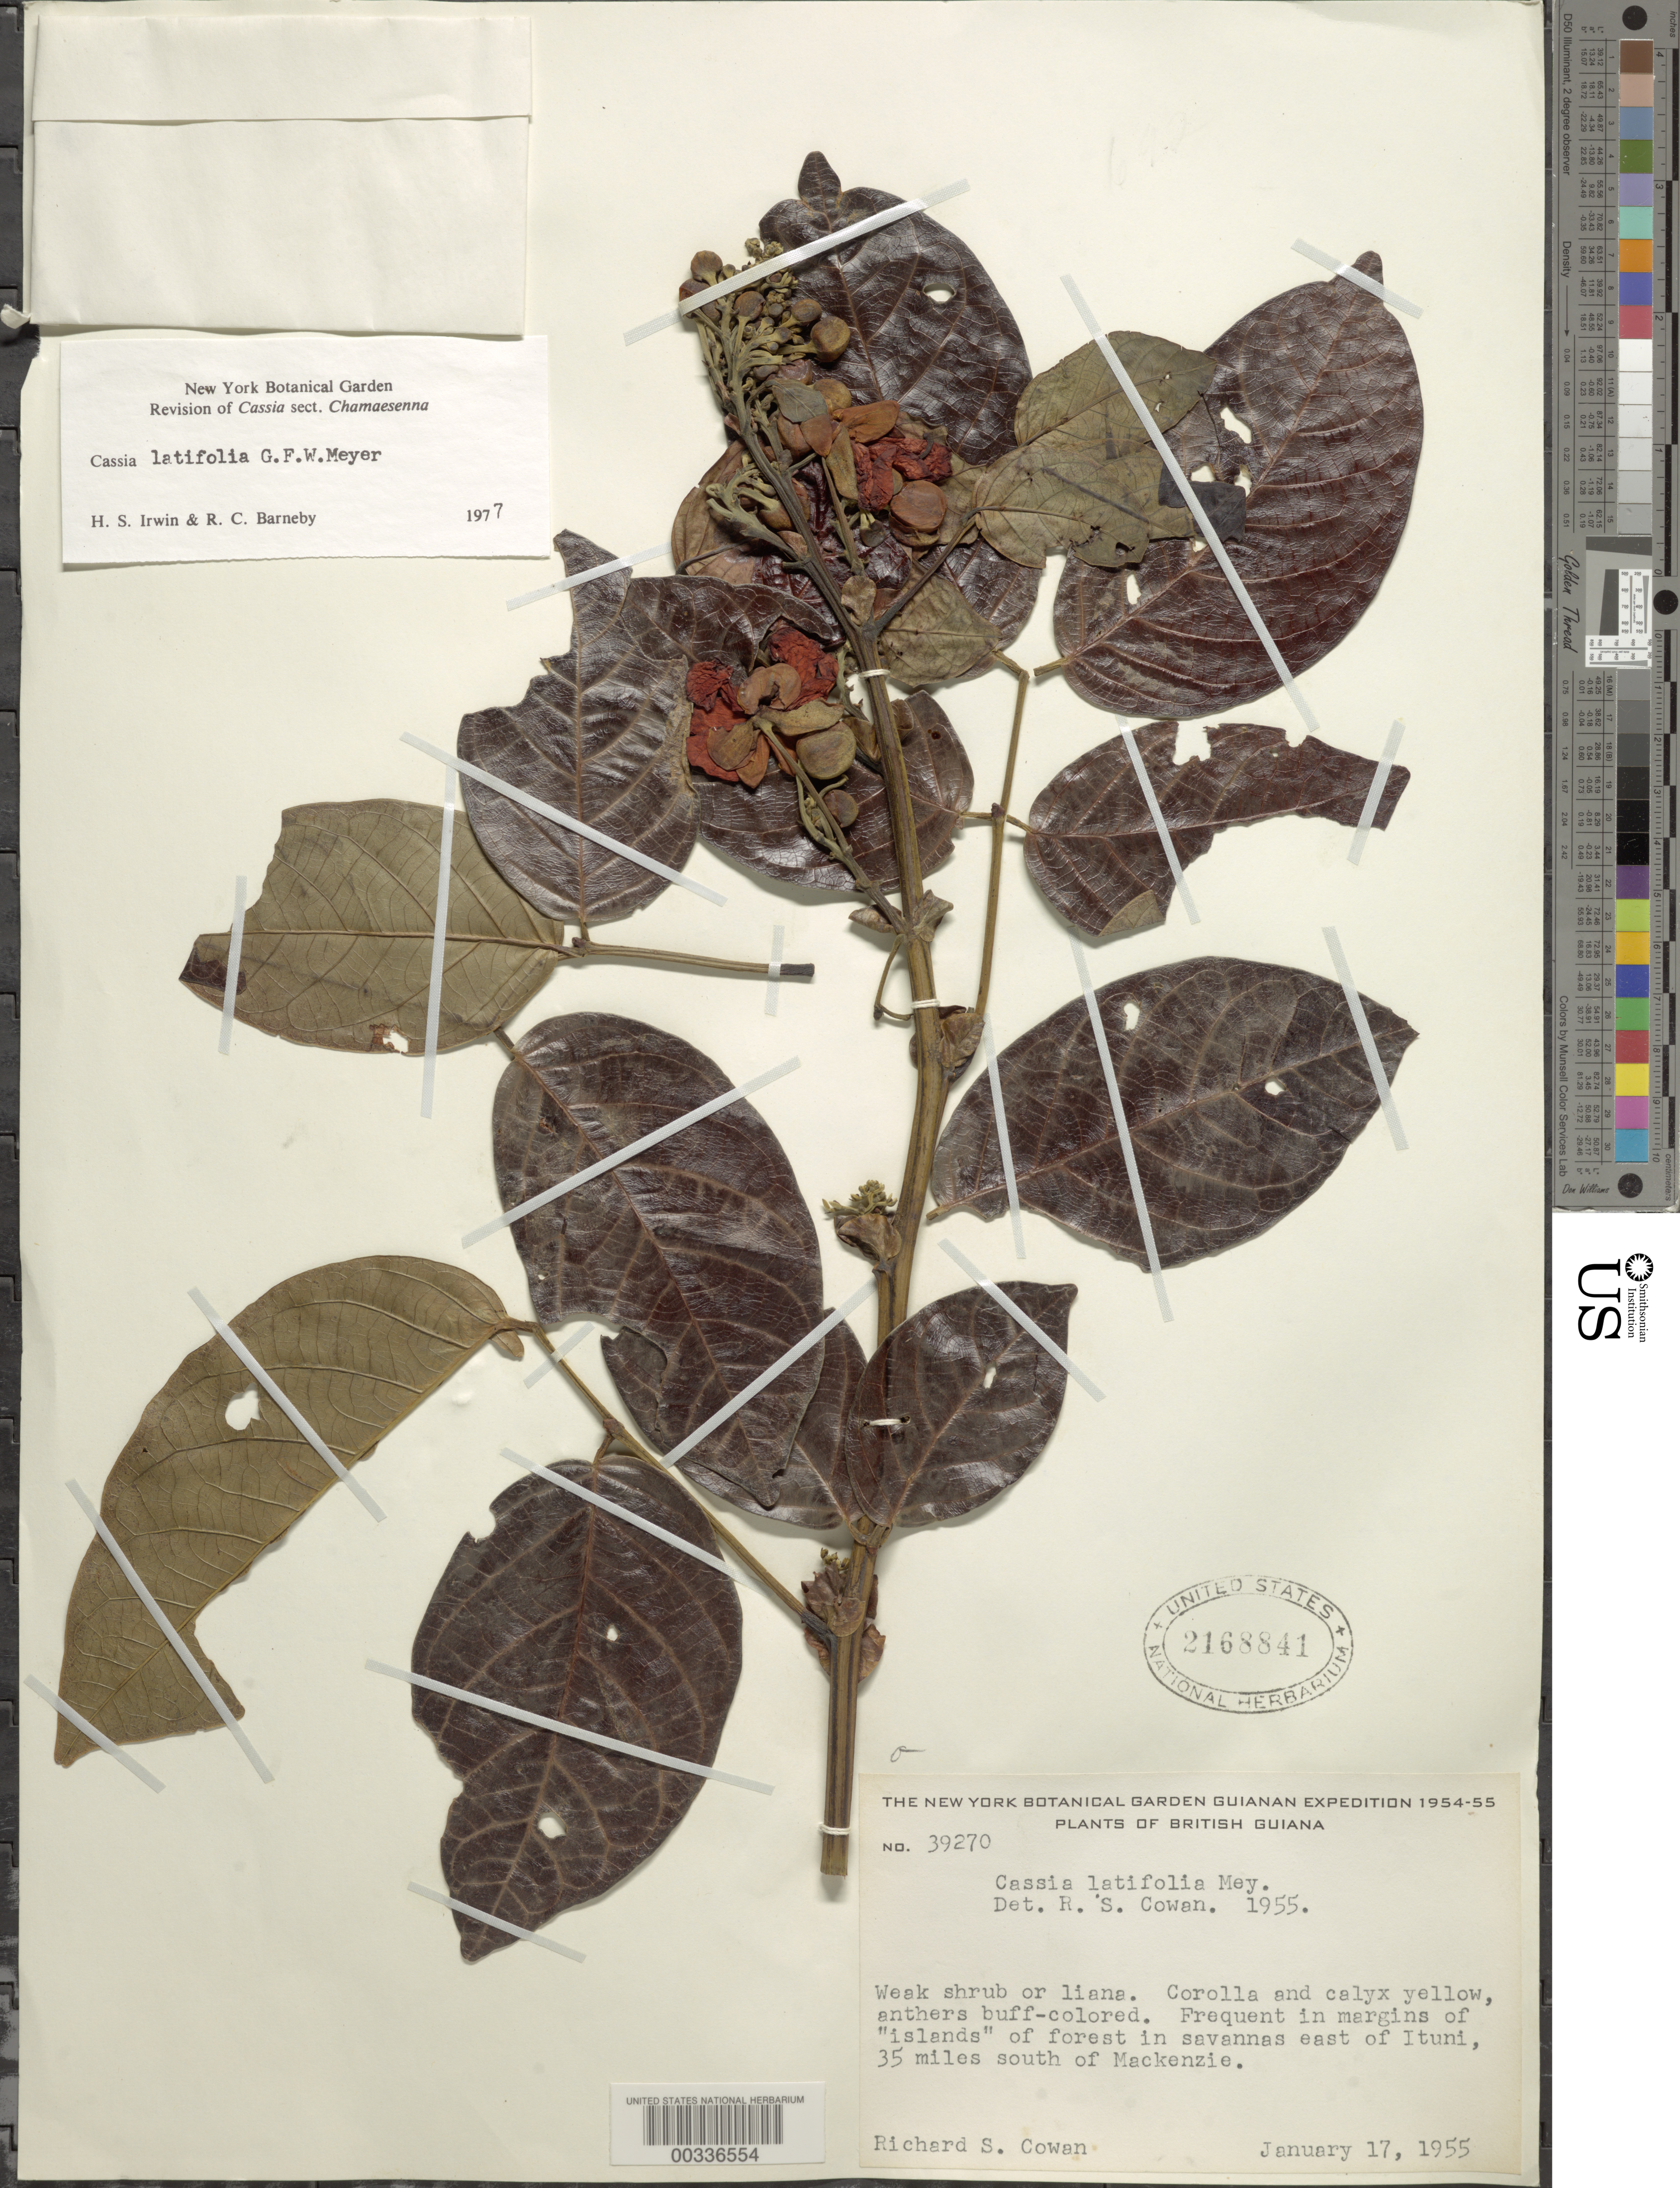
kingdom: Plantae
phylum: Tracheophyta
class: Magnoliopsida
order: Fabales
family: Fabaceae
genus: Senna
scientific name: Senna latifolia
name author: (G. Mey.) H.S. Irwin & Barneby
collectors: R. S. Cowan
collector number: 39270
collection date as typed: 17 Jan 1955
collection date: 1955-01-17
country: Guyana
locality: E of ituni, 35 mi s of mackenzie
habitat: In margins of "islands" of forest in savannas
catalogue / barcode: US 2168841